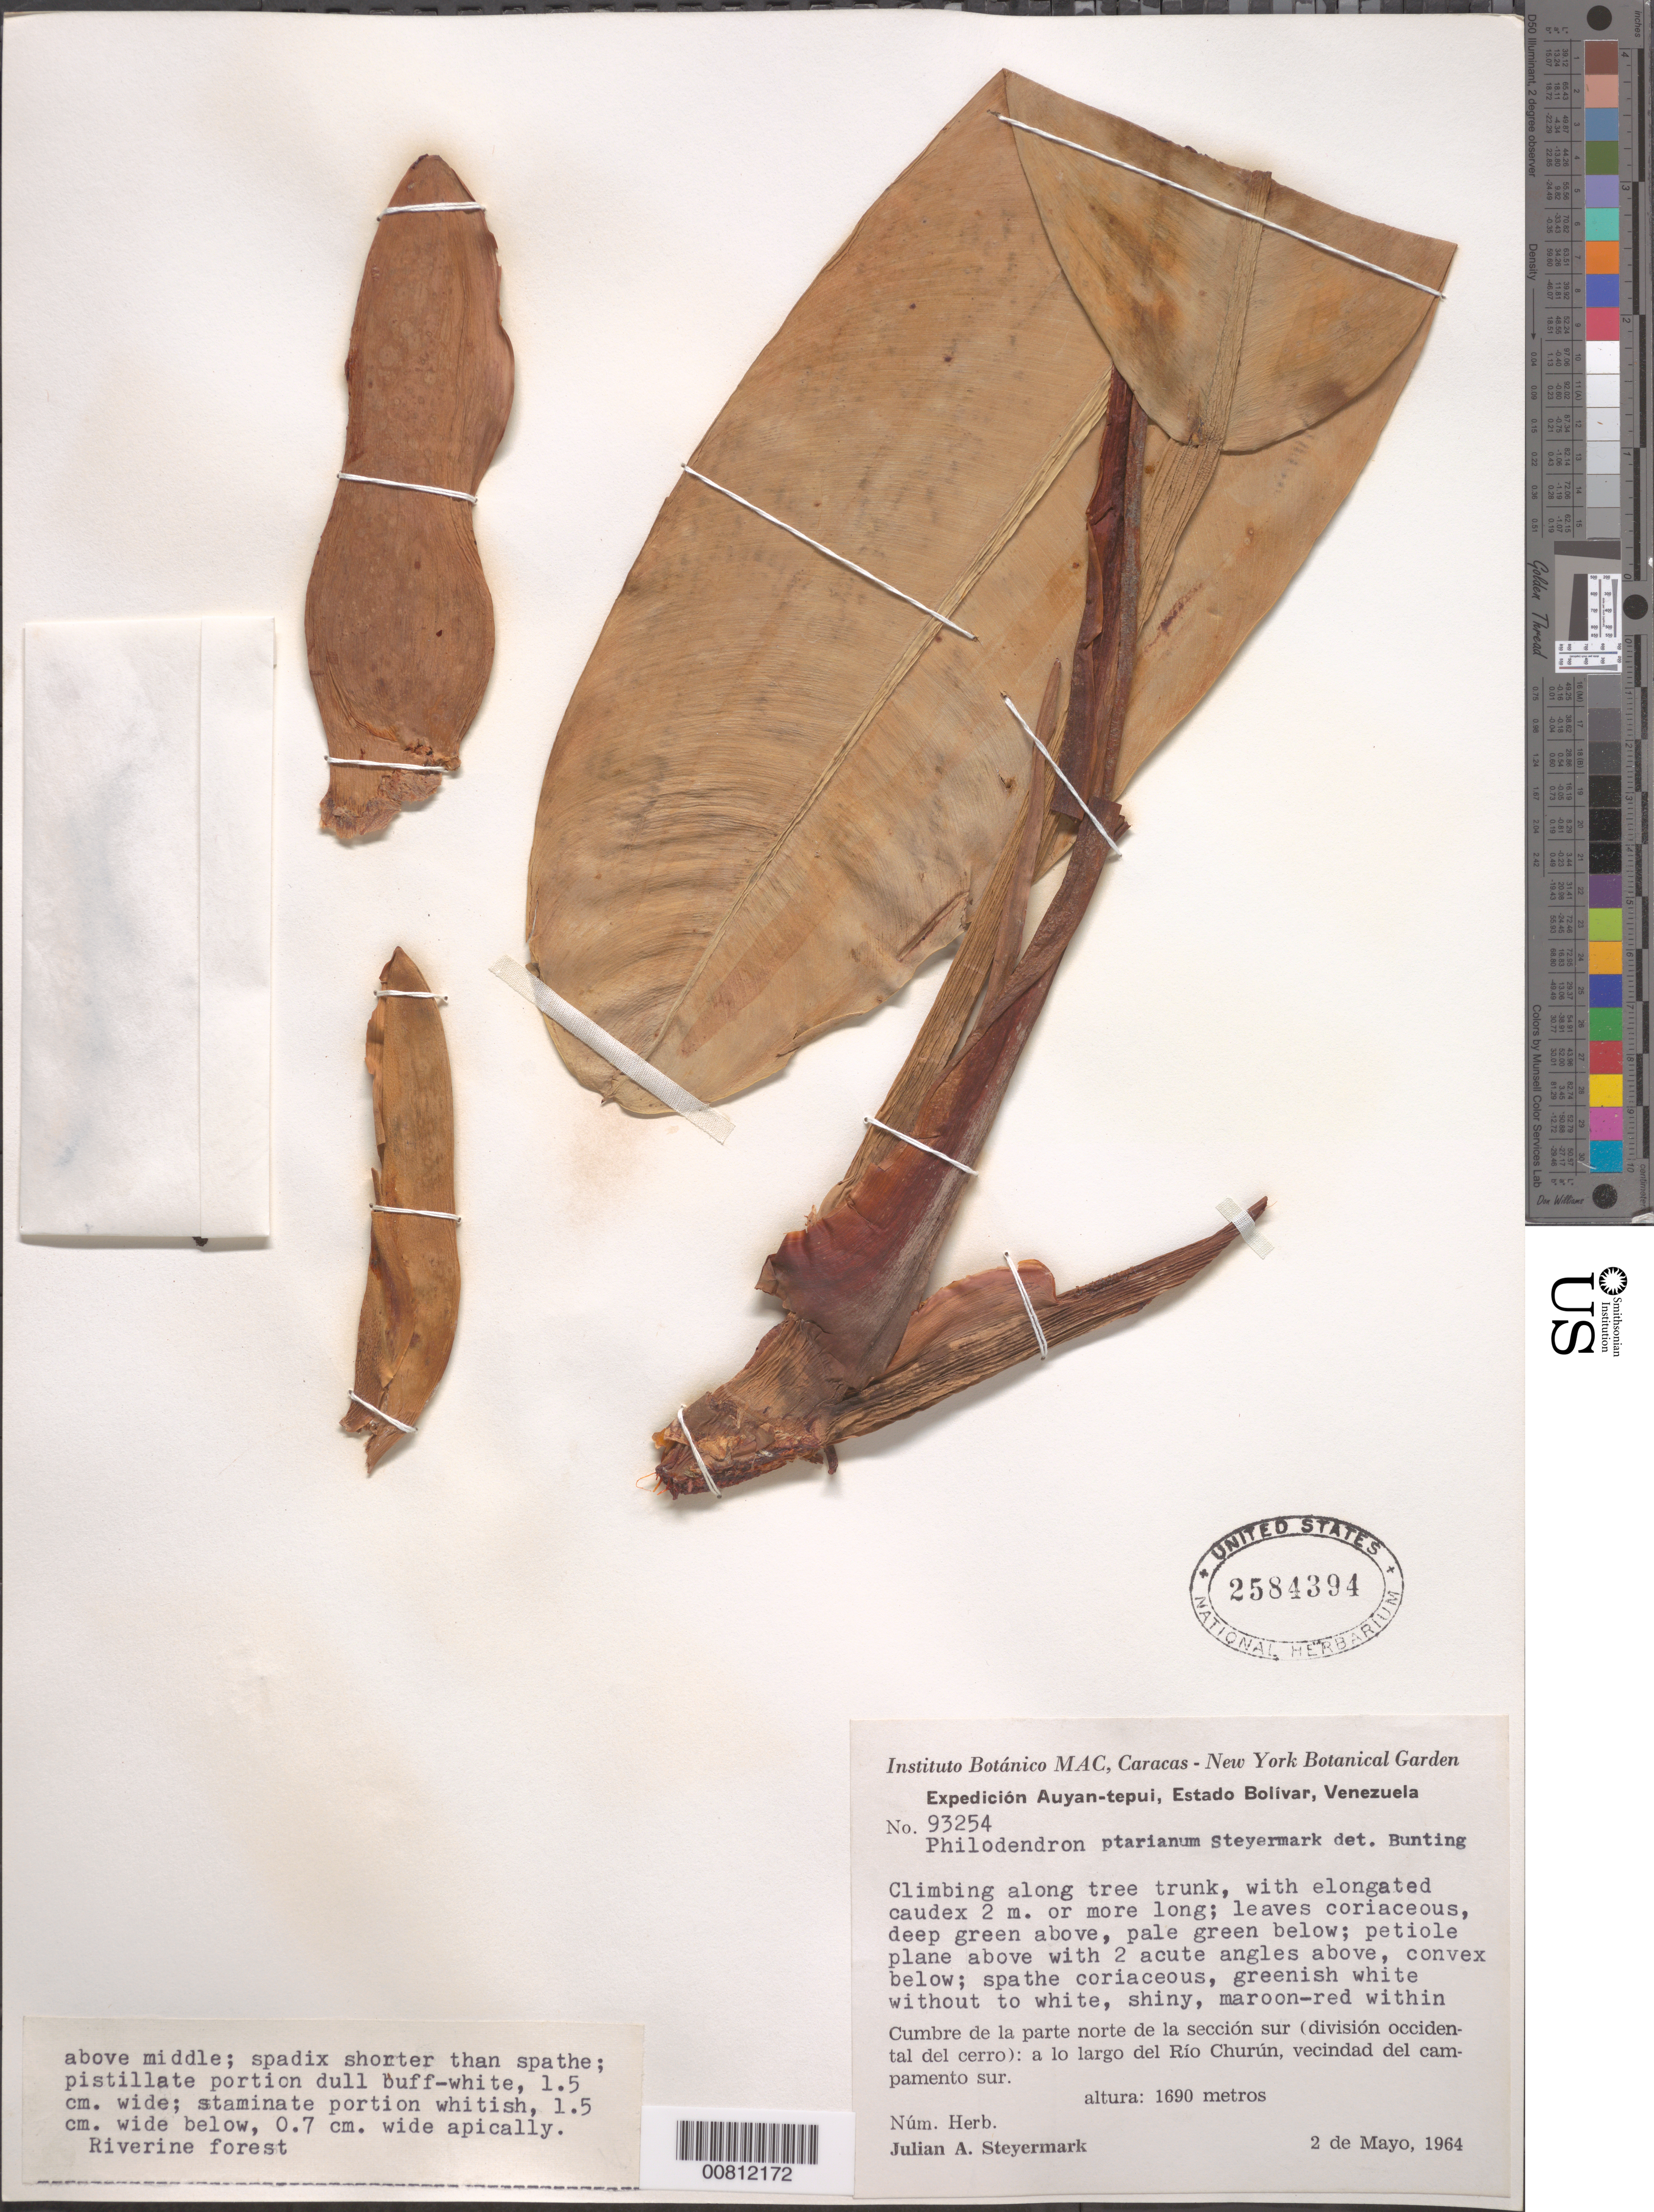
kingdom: Plantae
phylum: Tracheophyta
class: Liliopsida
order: Alismatales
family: Araceae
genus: Philodendron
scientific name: Philodendron ptarianum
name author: Steyerm.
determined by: Bunting, G. S.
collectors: J. Steyermark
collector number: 93254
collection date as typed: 2-May-64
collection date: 1964-05-02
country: Venezuela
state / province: Bolívar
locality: Auyan-tepuí, cumbre de la parte norte de la seccion sur (division occidental del cerro): a lo largo del Río Churún, vic. del campamento sur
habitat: Riverine forest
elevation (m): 1690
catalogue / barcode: US 2584394